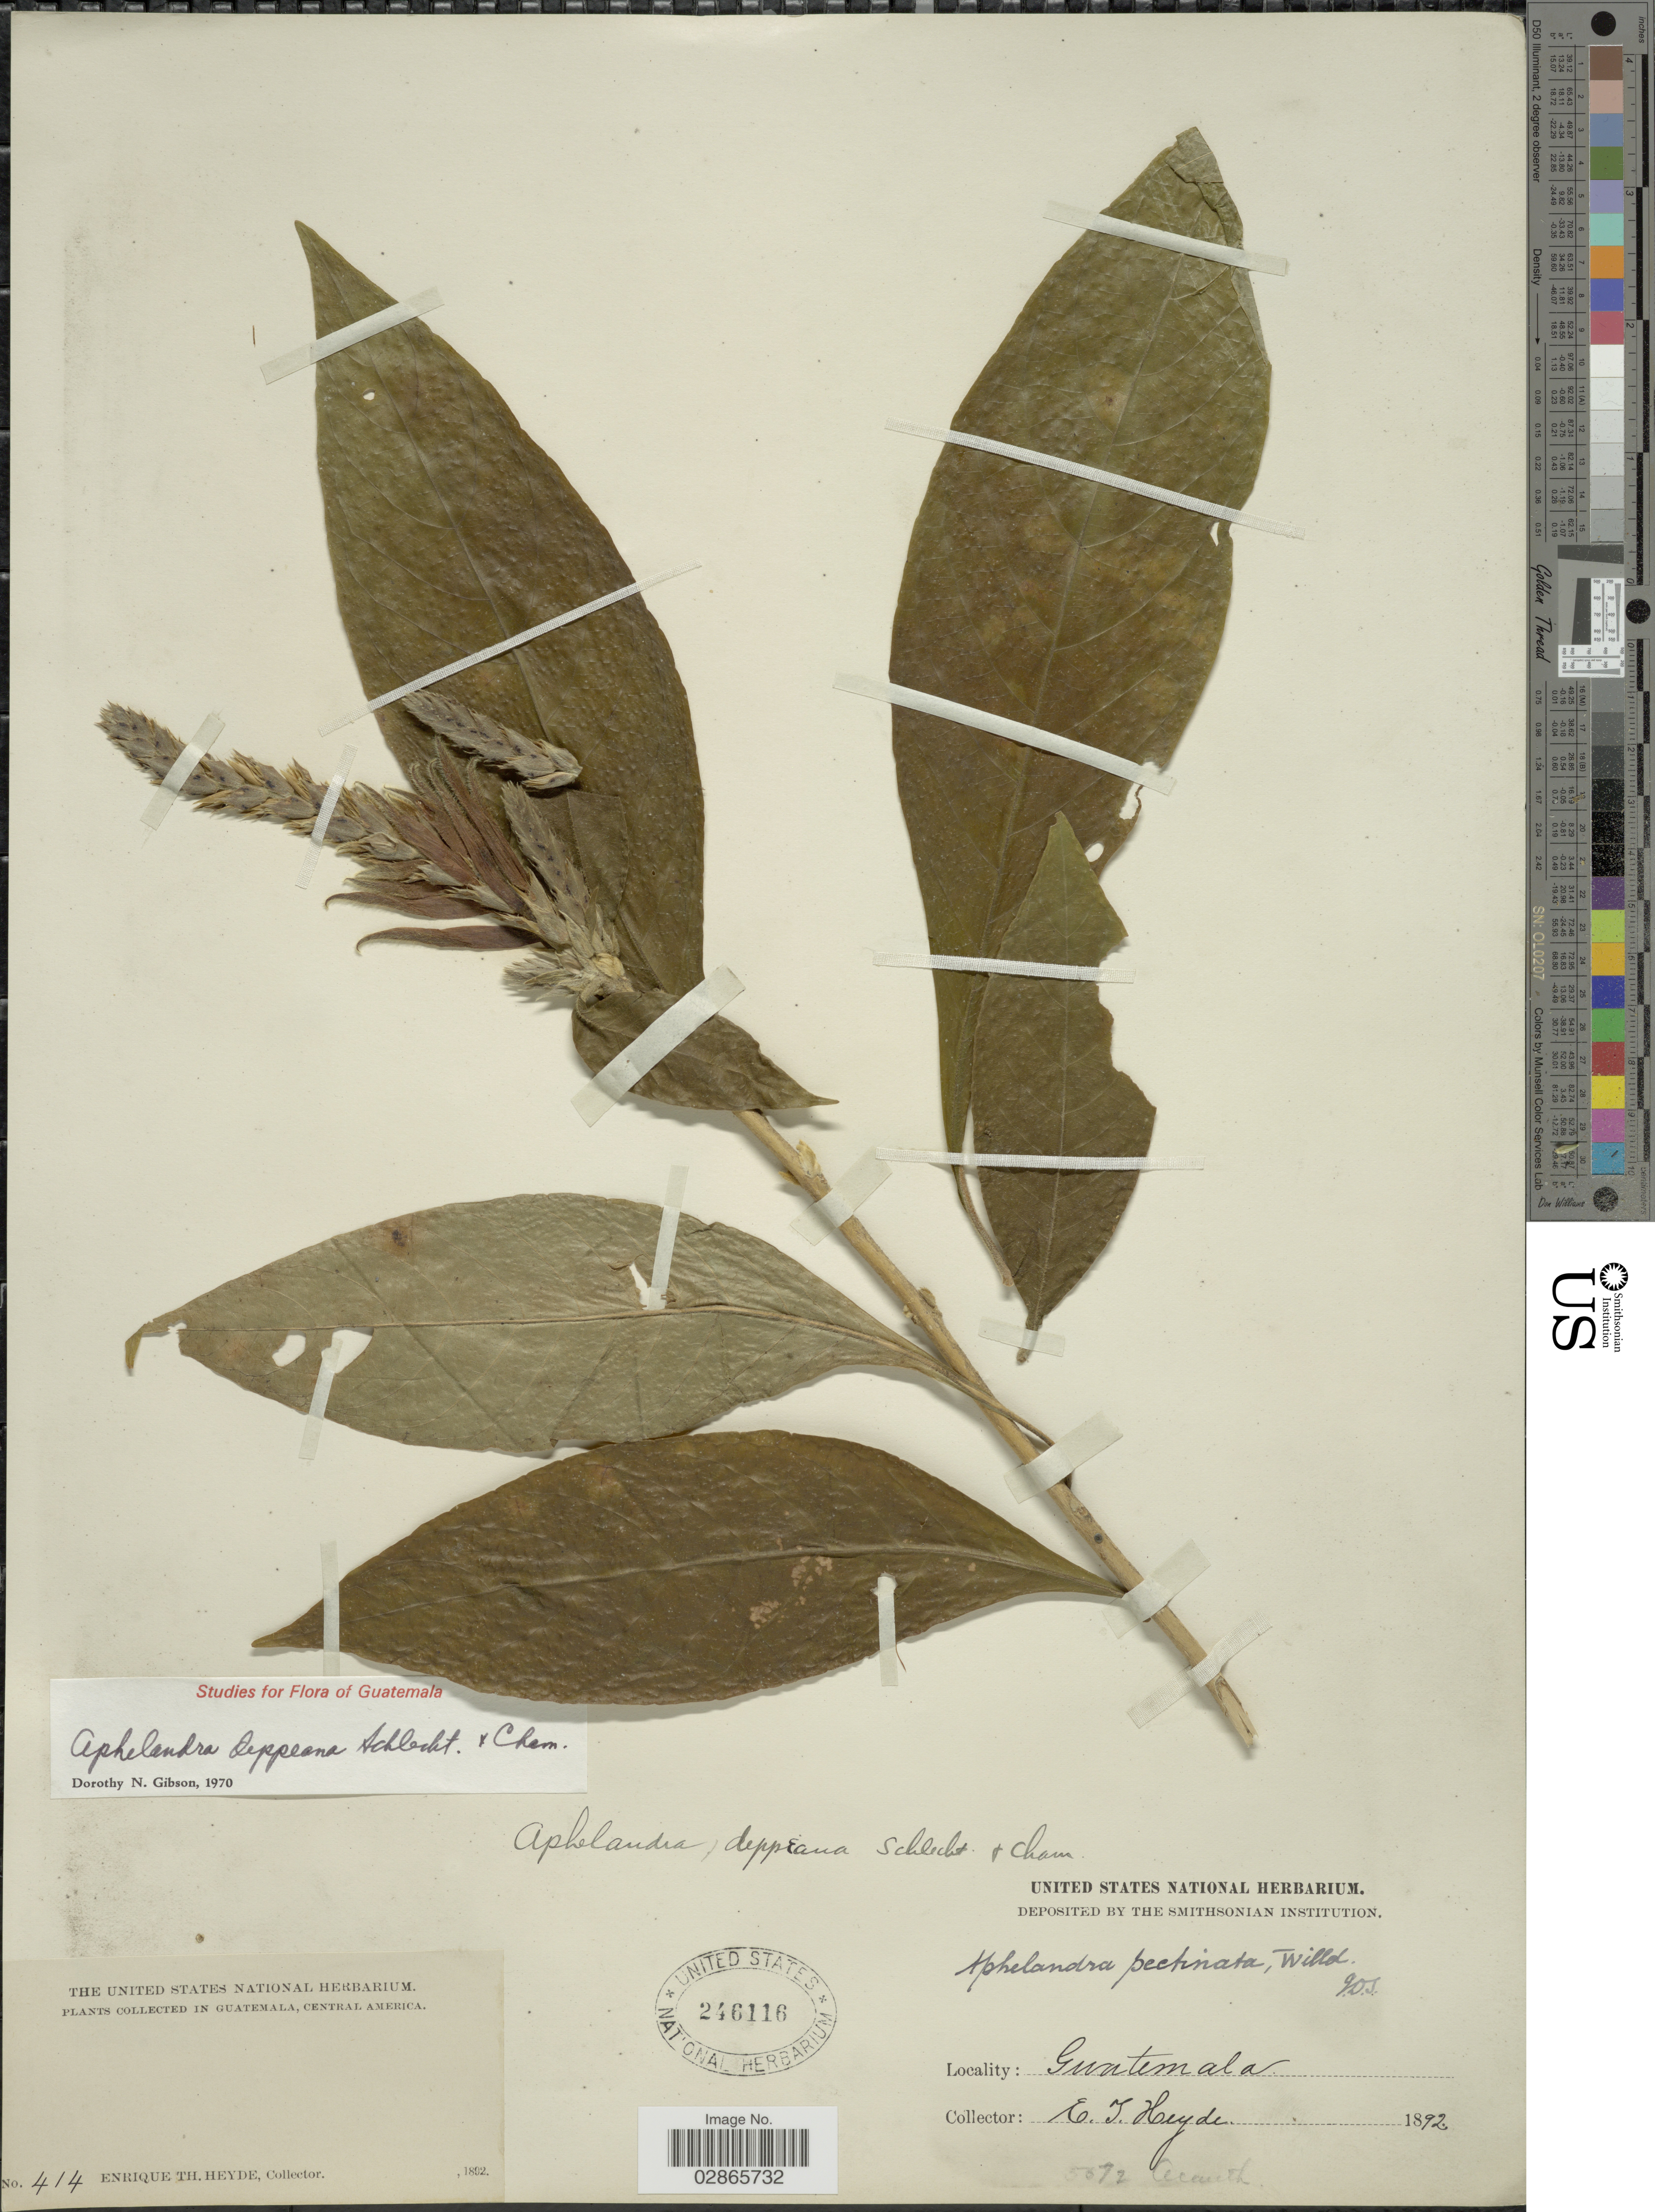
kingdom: Plantae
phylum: Tracheophyta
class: Magnoliopsida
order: Lamiales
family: Acanthaceae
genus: Aphelandra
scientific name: Aphelandra deppeana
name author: Schltdl. & Cham.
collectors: E. T. Heyde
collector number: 414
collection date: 1892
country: Guatemala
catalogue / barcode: US 246116